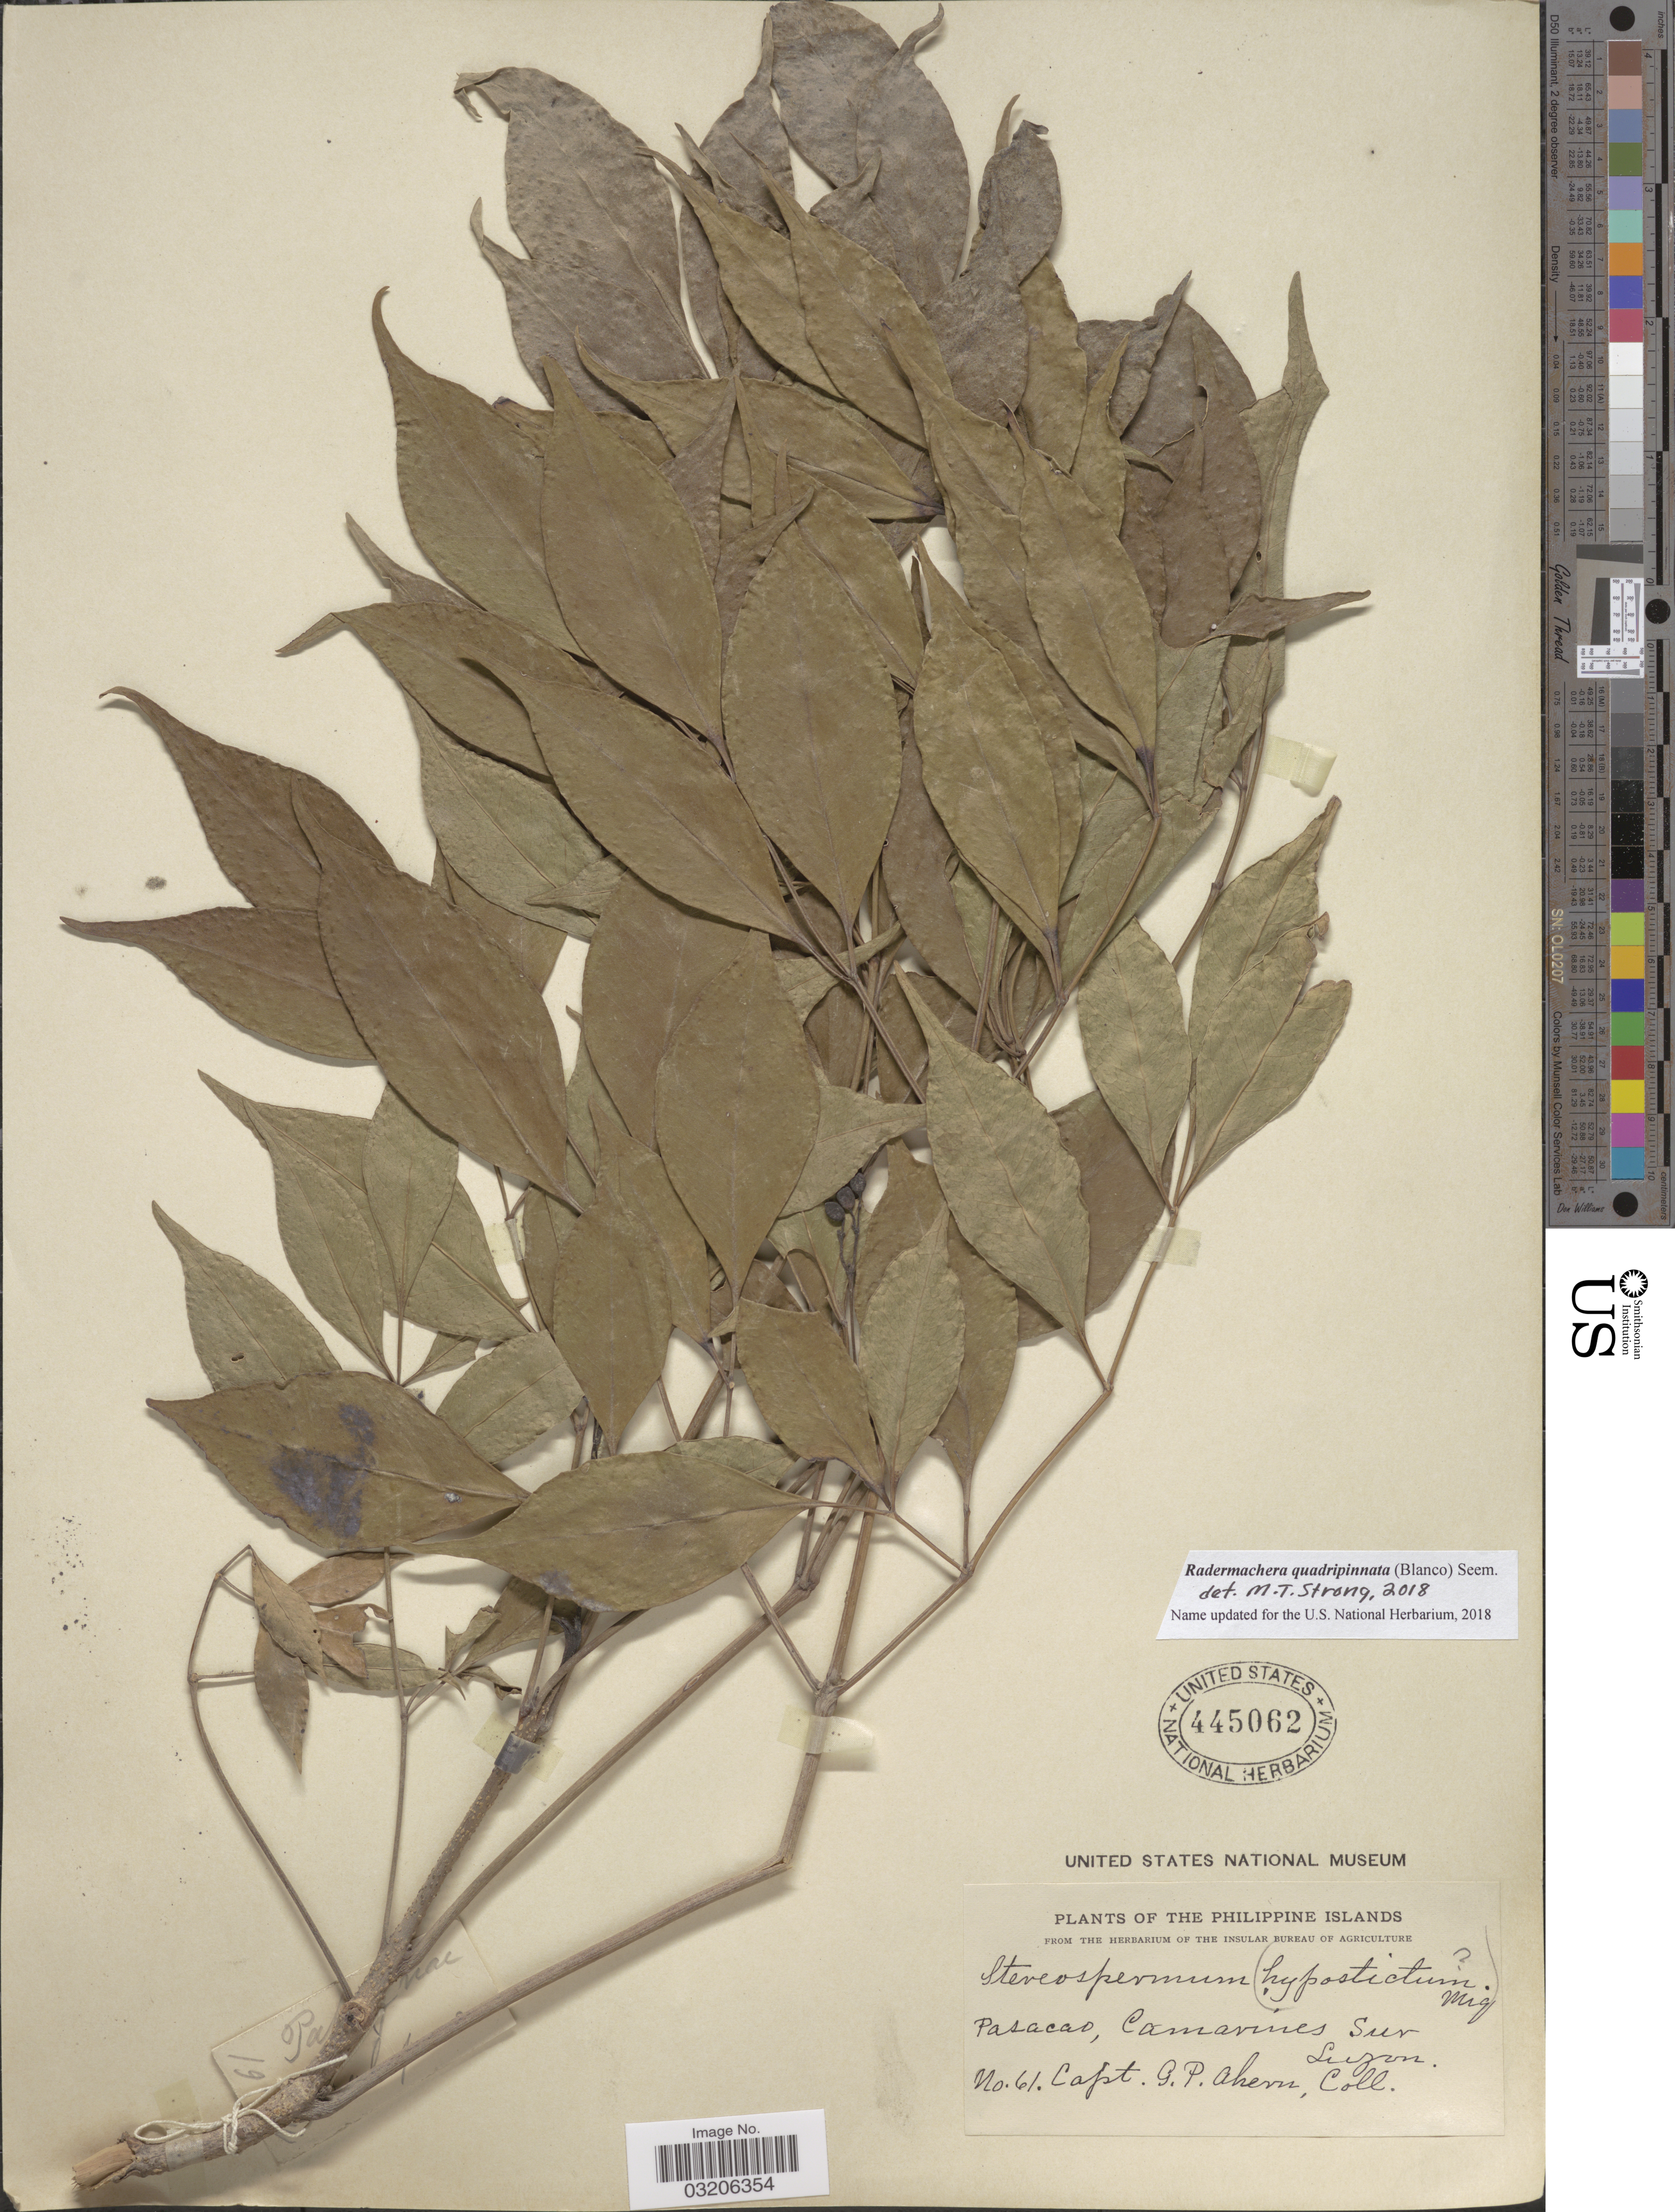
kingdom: Plantae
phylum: Tracheophyta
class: Magnoliopsida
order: Lamiales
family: Bignoniaceae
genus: Radermachera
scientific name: Radermachera quadripinnata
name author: (Blanco) Seem.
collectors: G. Ahern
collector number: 61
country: Philippines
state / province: Bicol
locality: Pasacao, Camarines Sur, Luzon.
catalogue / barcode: US 445062